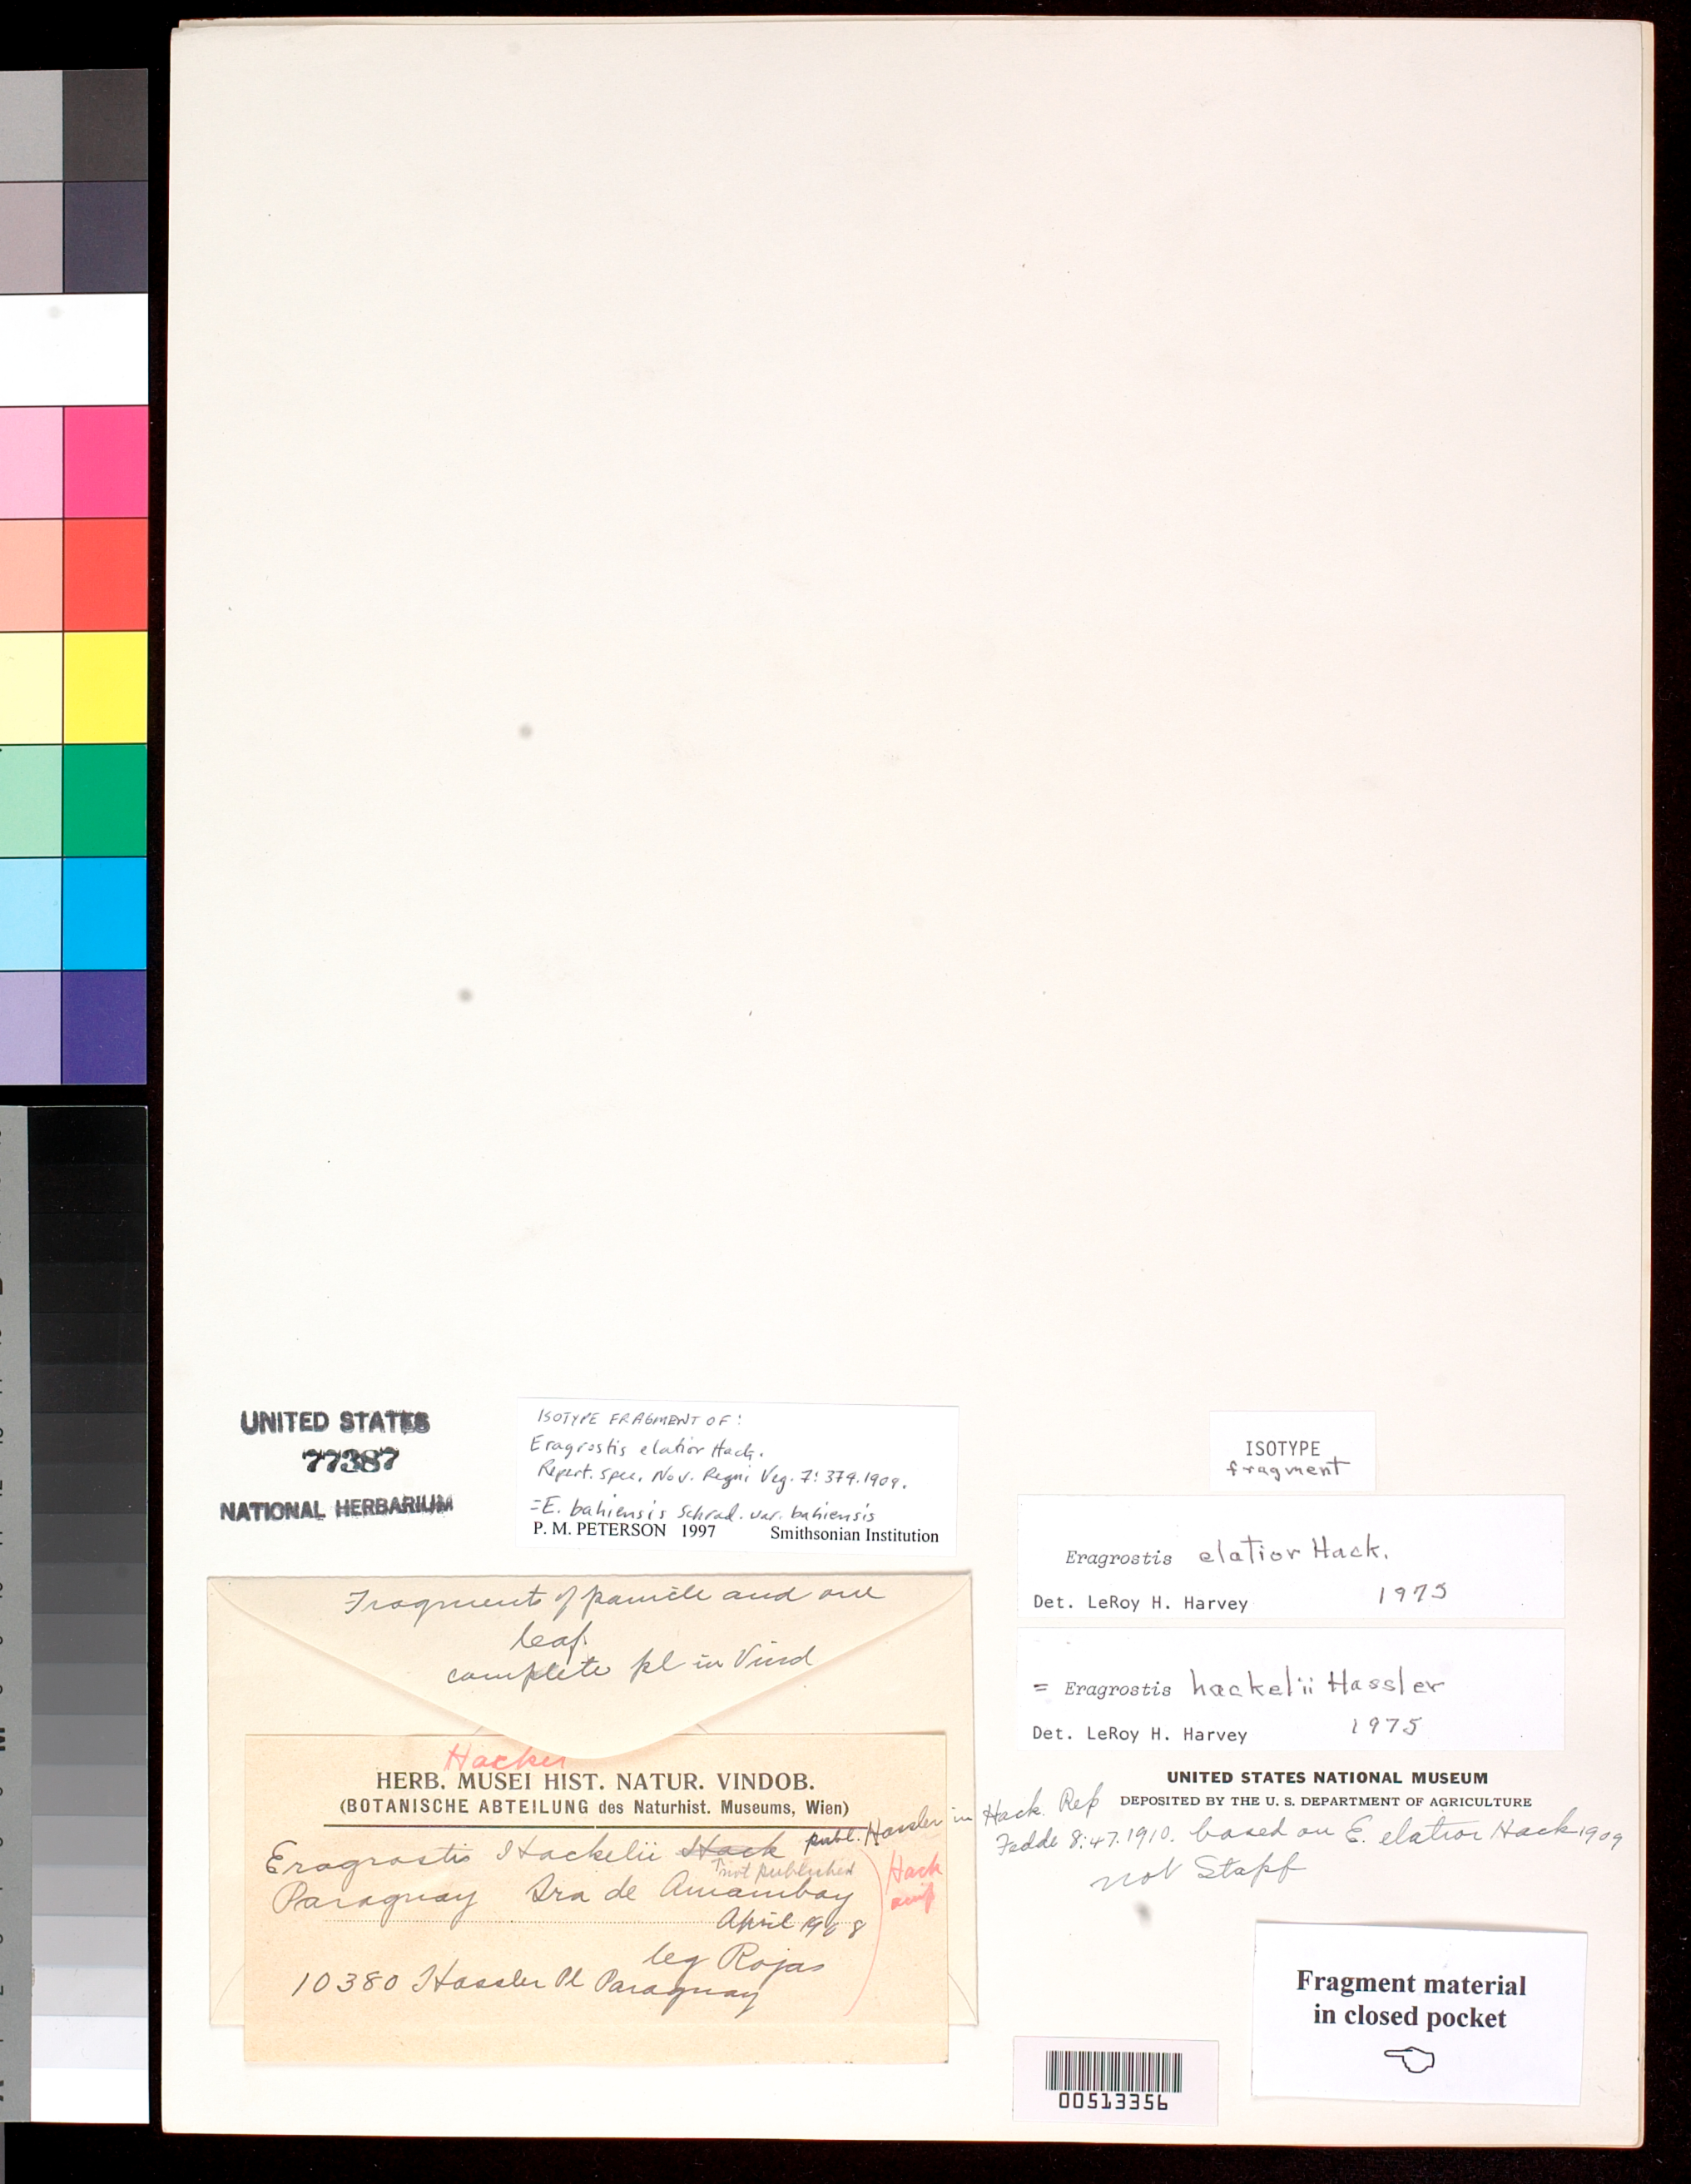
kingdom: Plantae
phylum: Tracheophyta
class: Liliopsida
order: Poales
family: Poaceae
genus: Eragrostis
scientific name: Eragrostis elatior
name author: Hack.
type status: Type Fragment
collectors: T. Rojas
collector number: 10380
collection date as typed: Apr 1908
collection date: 1908-04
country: Paraguay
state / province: Amambay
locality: Serra de Amanbay.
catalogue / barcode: US 77387